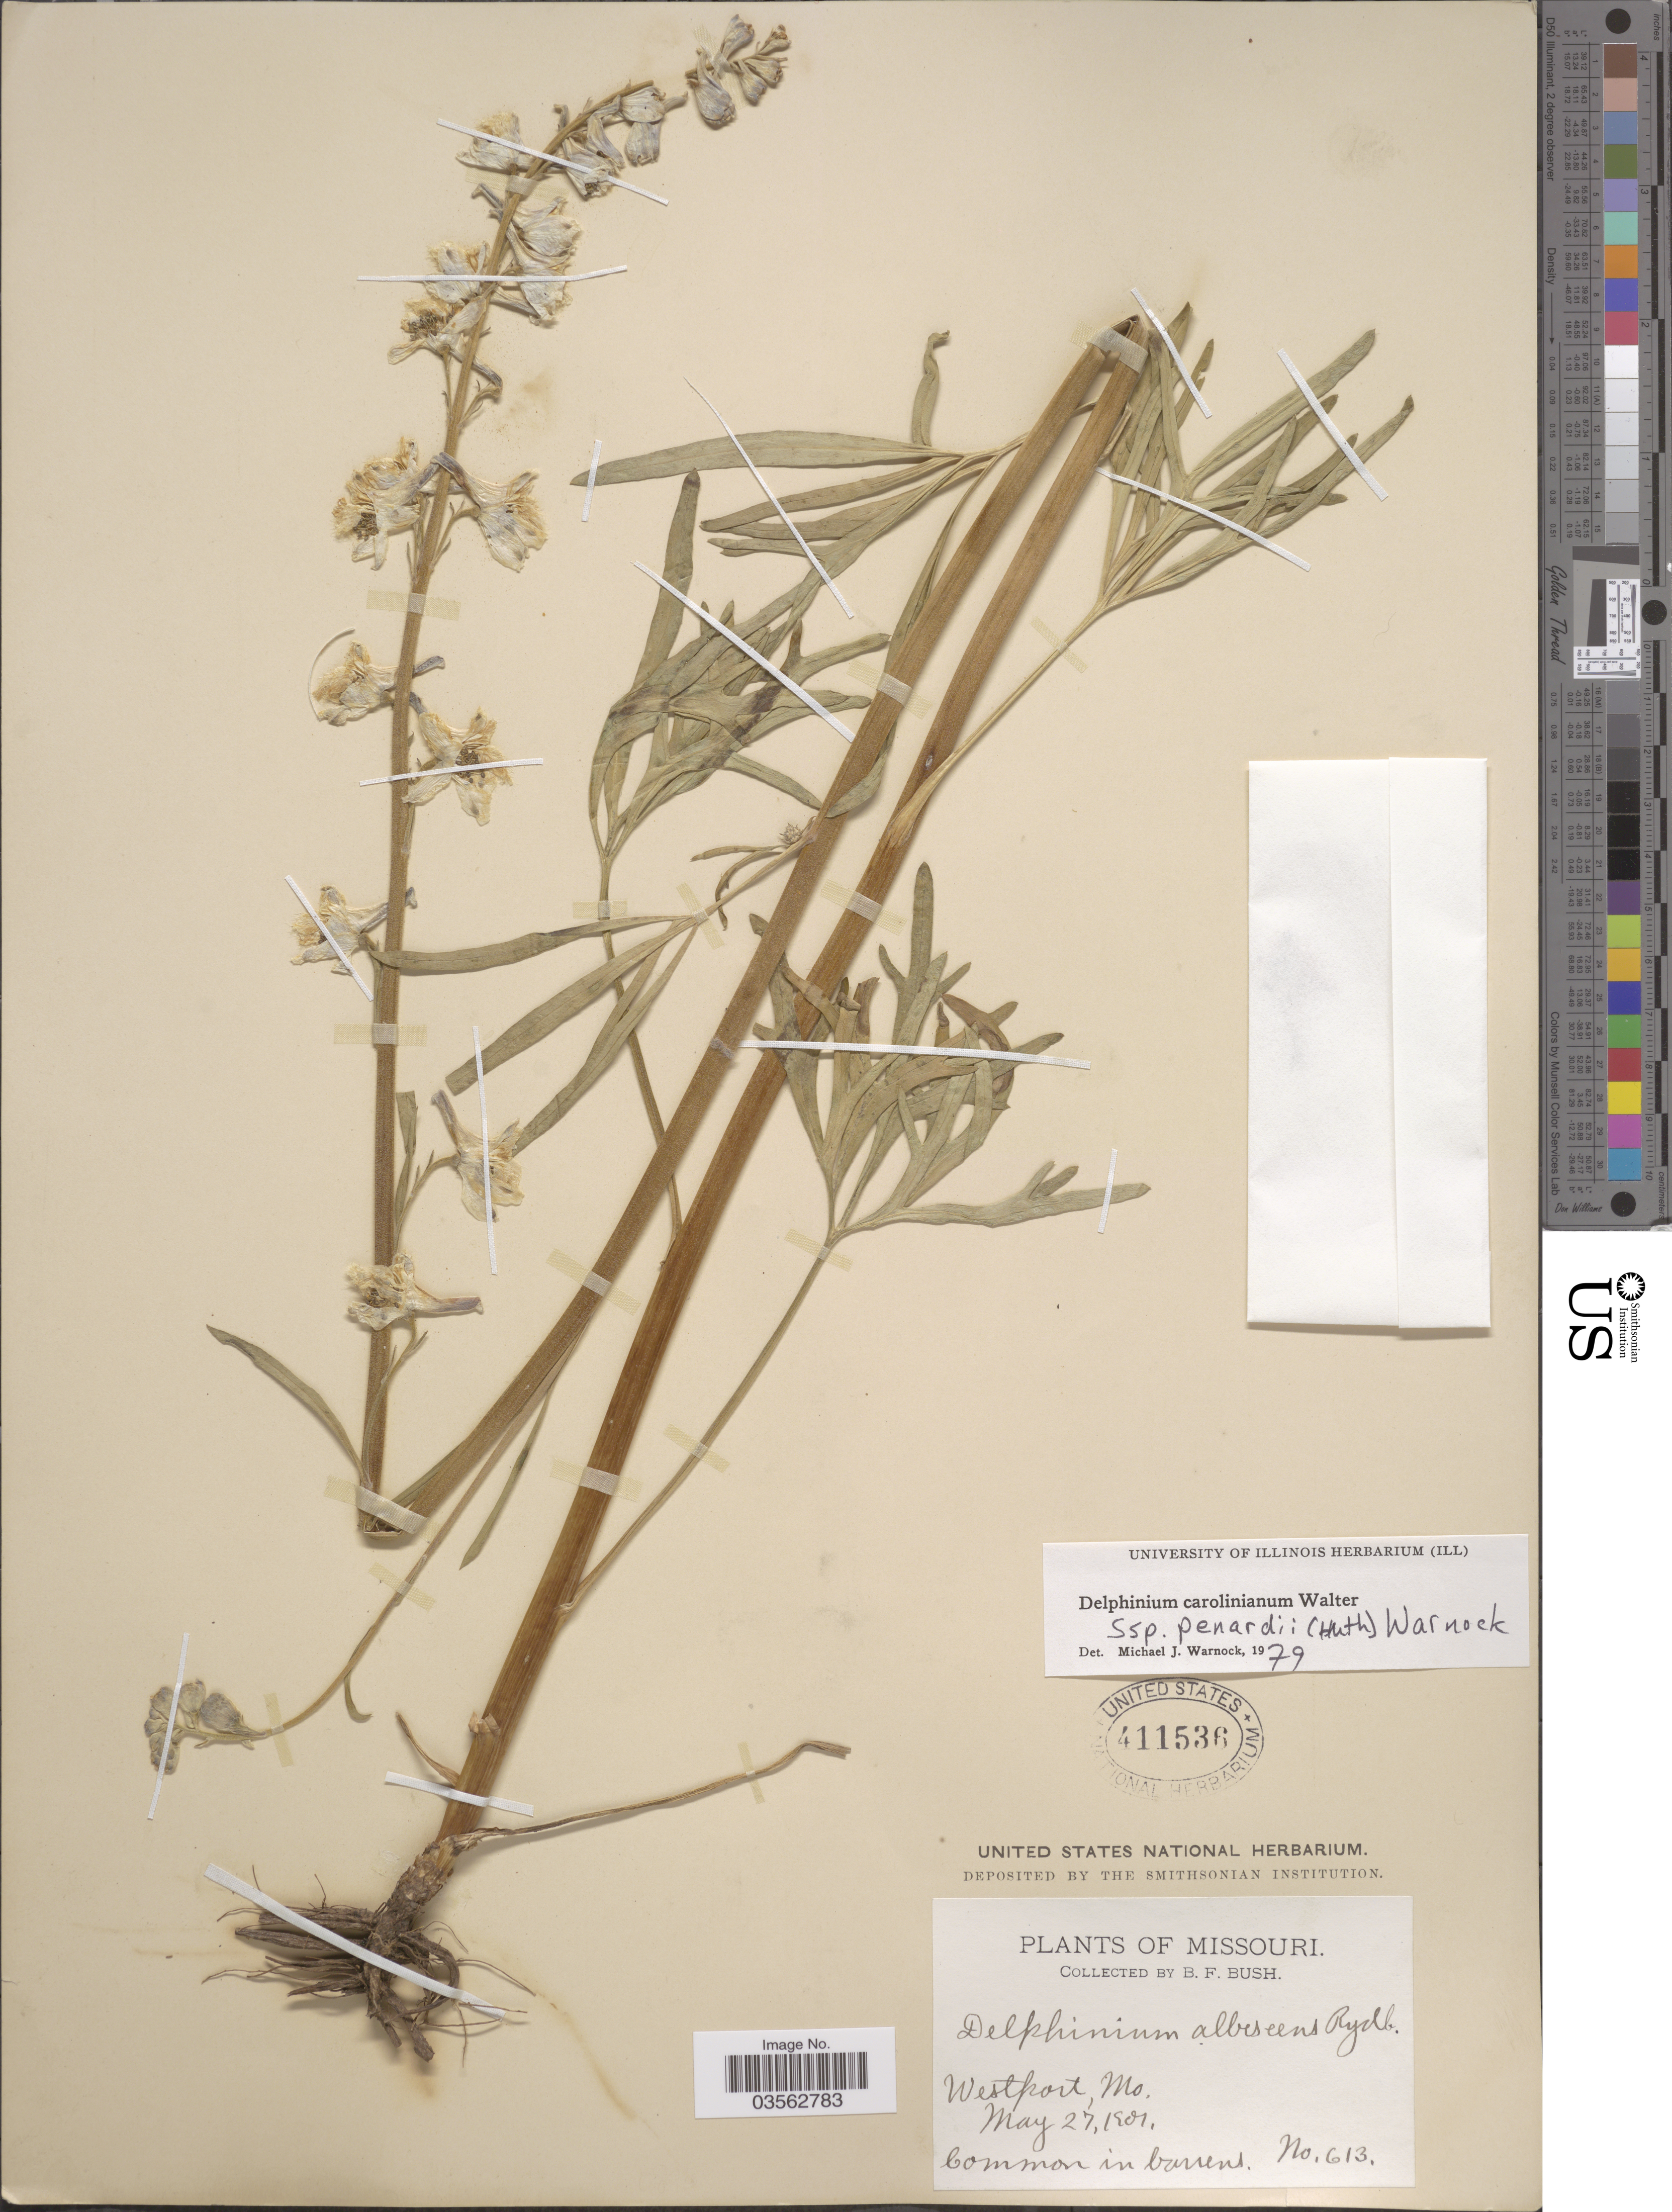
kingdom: Plantae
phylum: Tracheophyta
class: Magnoliopsida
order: Ranunculales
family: Ranunculaceae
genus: Delphinium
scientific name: Delphinium carolinianum subsp. penardii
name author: (Huth) M.J. Warnock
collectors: B. F. Bush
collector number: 613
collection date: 1901-05-27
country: United States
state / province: Missouri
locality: Westport.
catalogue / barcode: US 411536